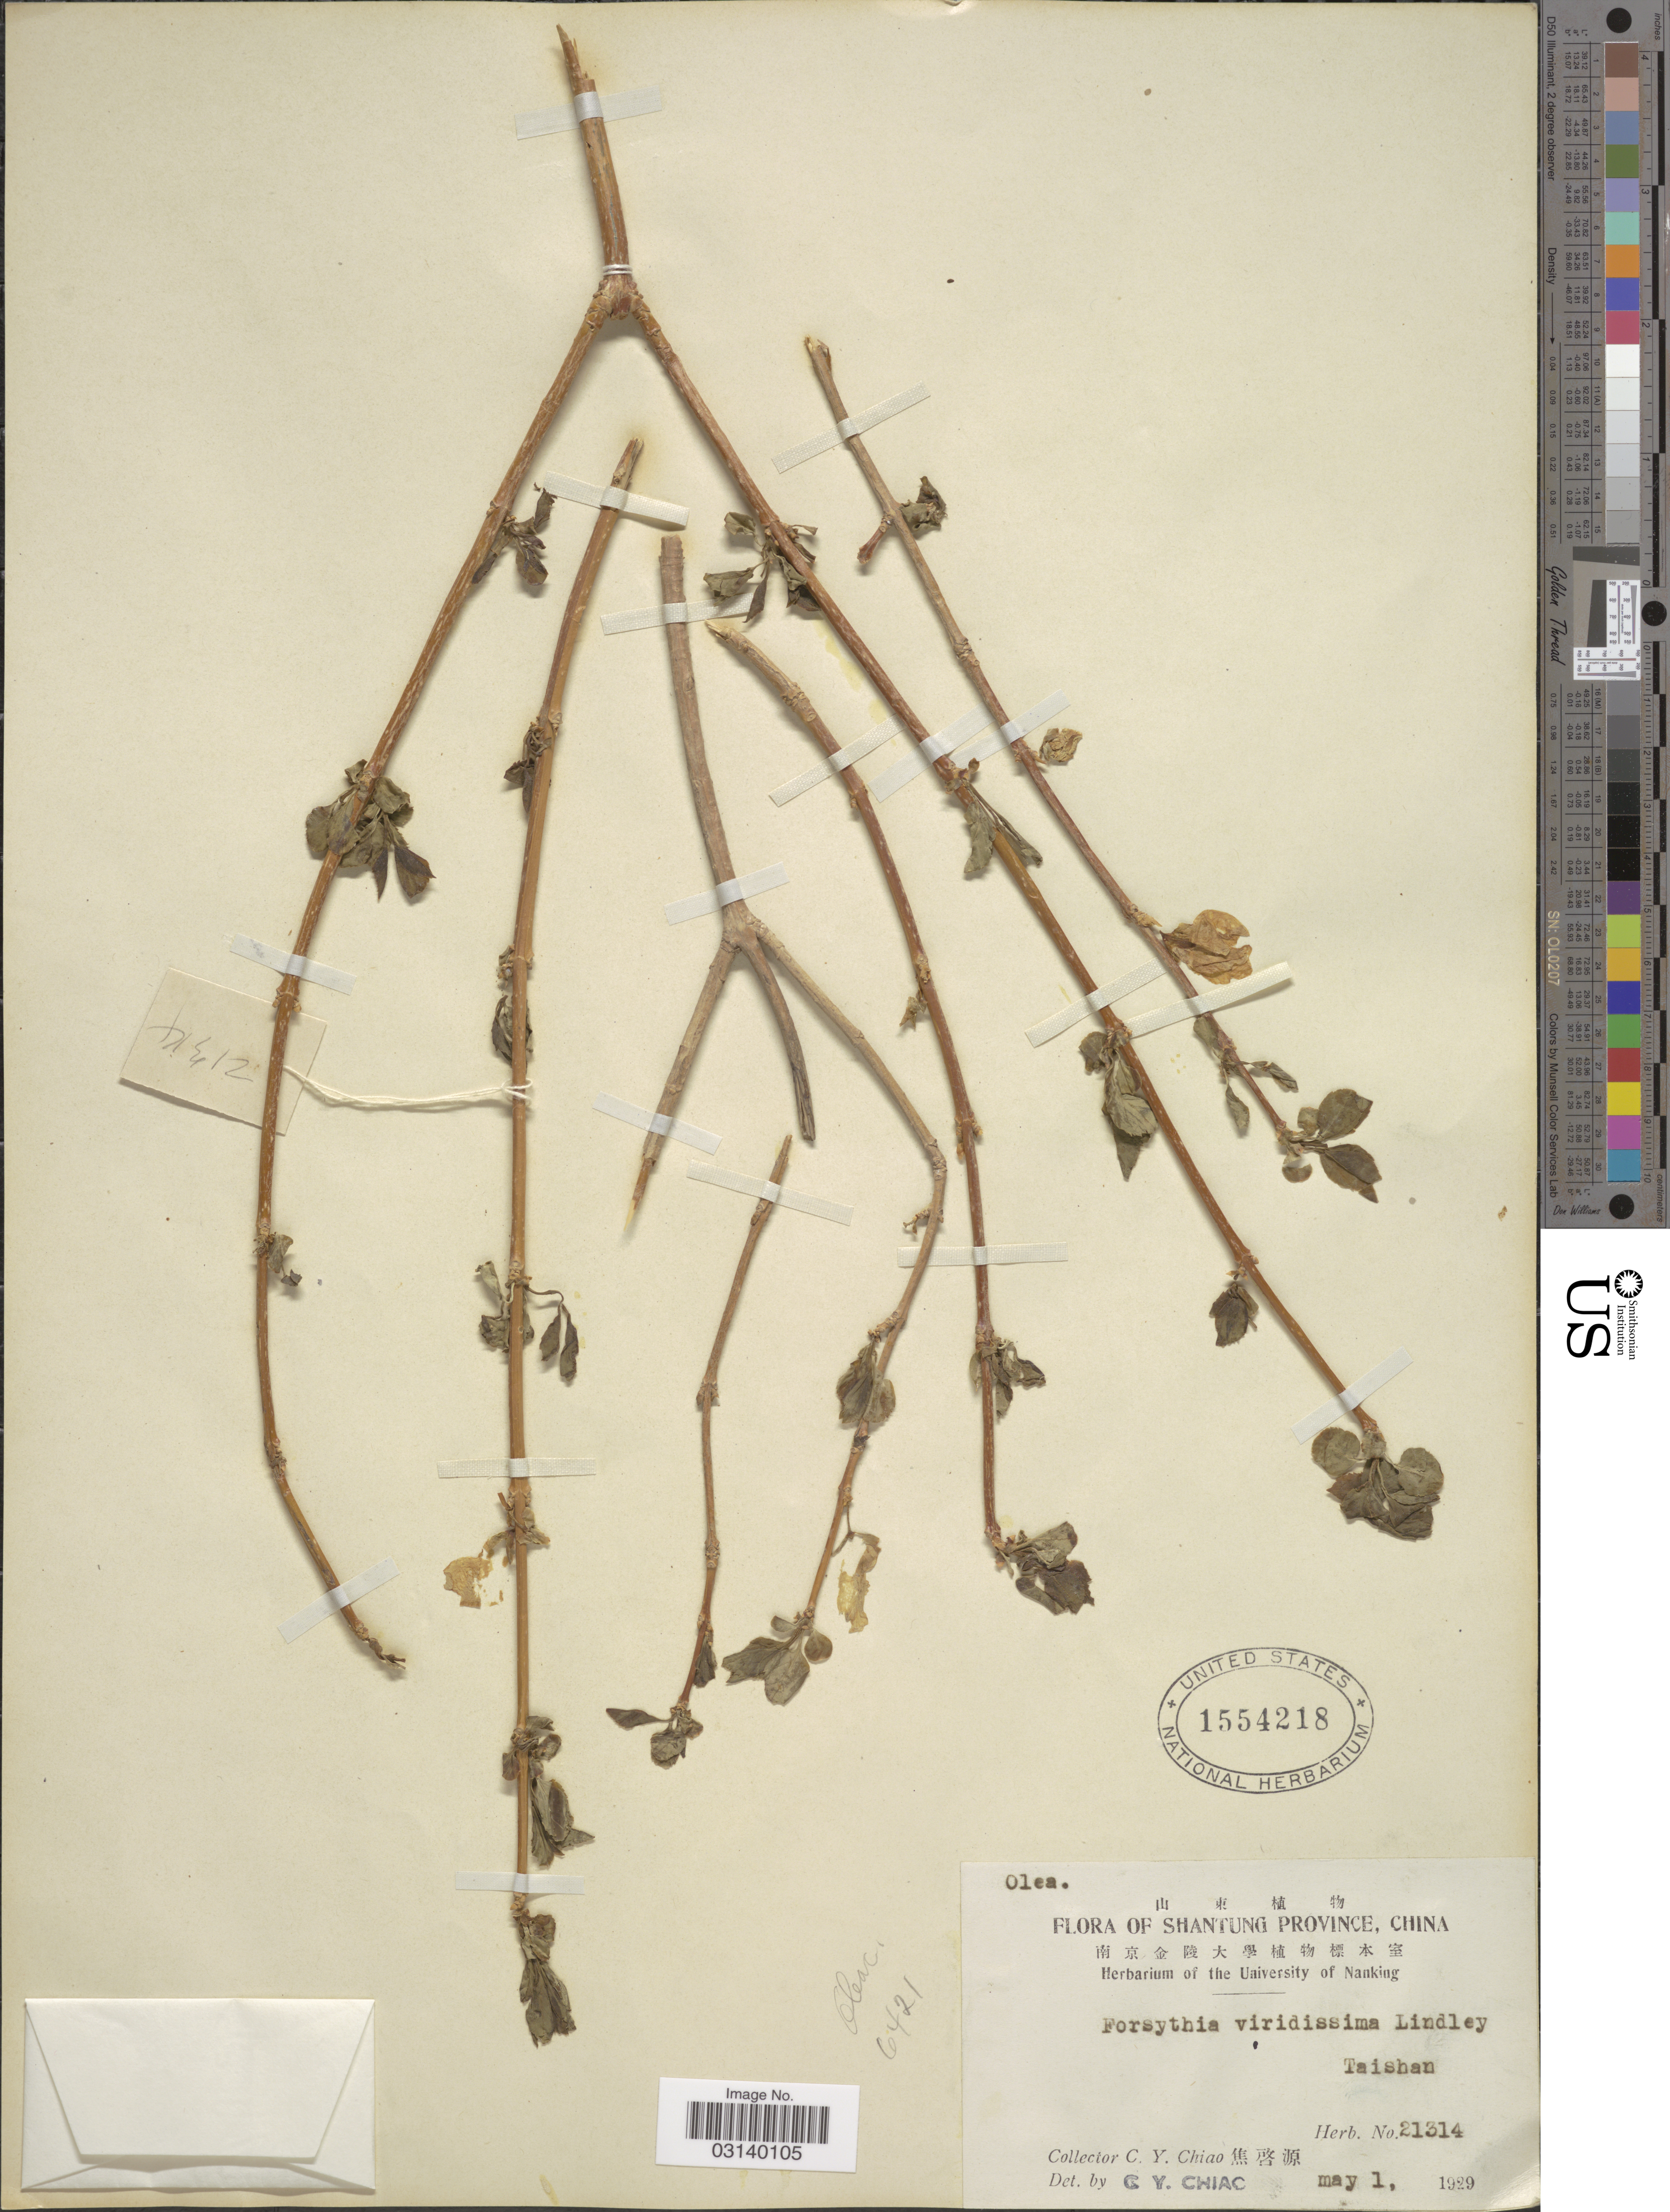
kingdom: Plantae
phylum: Tracheophyta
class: Magnoliopsida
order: Lamiales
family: Oleaceae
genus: Forsythia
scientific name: Forsythia viridissima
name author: Lindl.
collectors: C. Y. Chiao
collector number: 21314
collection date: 1929-05-01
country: China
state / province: Shandong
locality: Shantung Province. Taishan.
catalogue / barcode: US 1554218